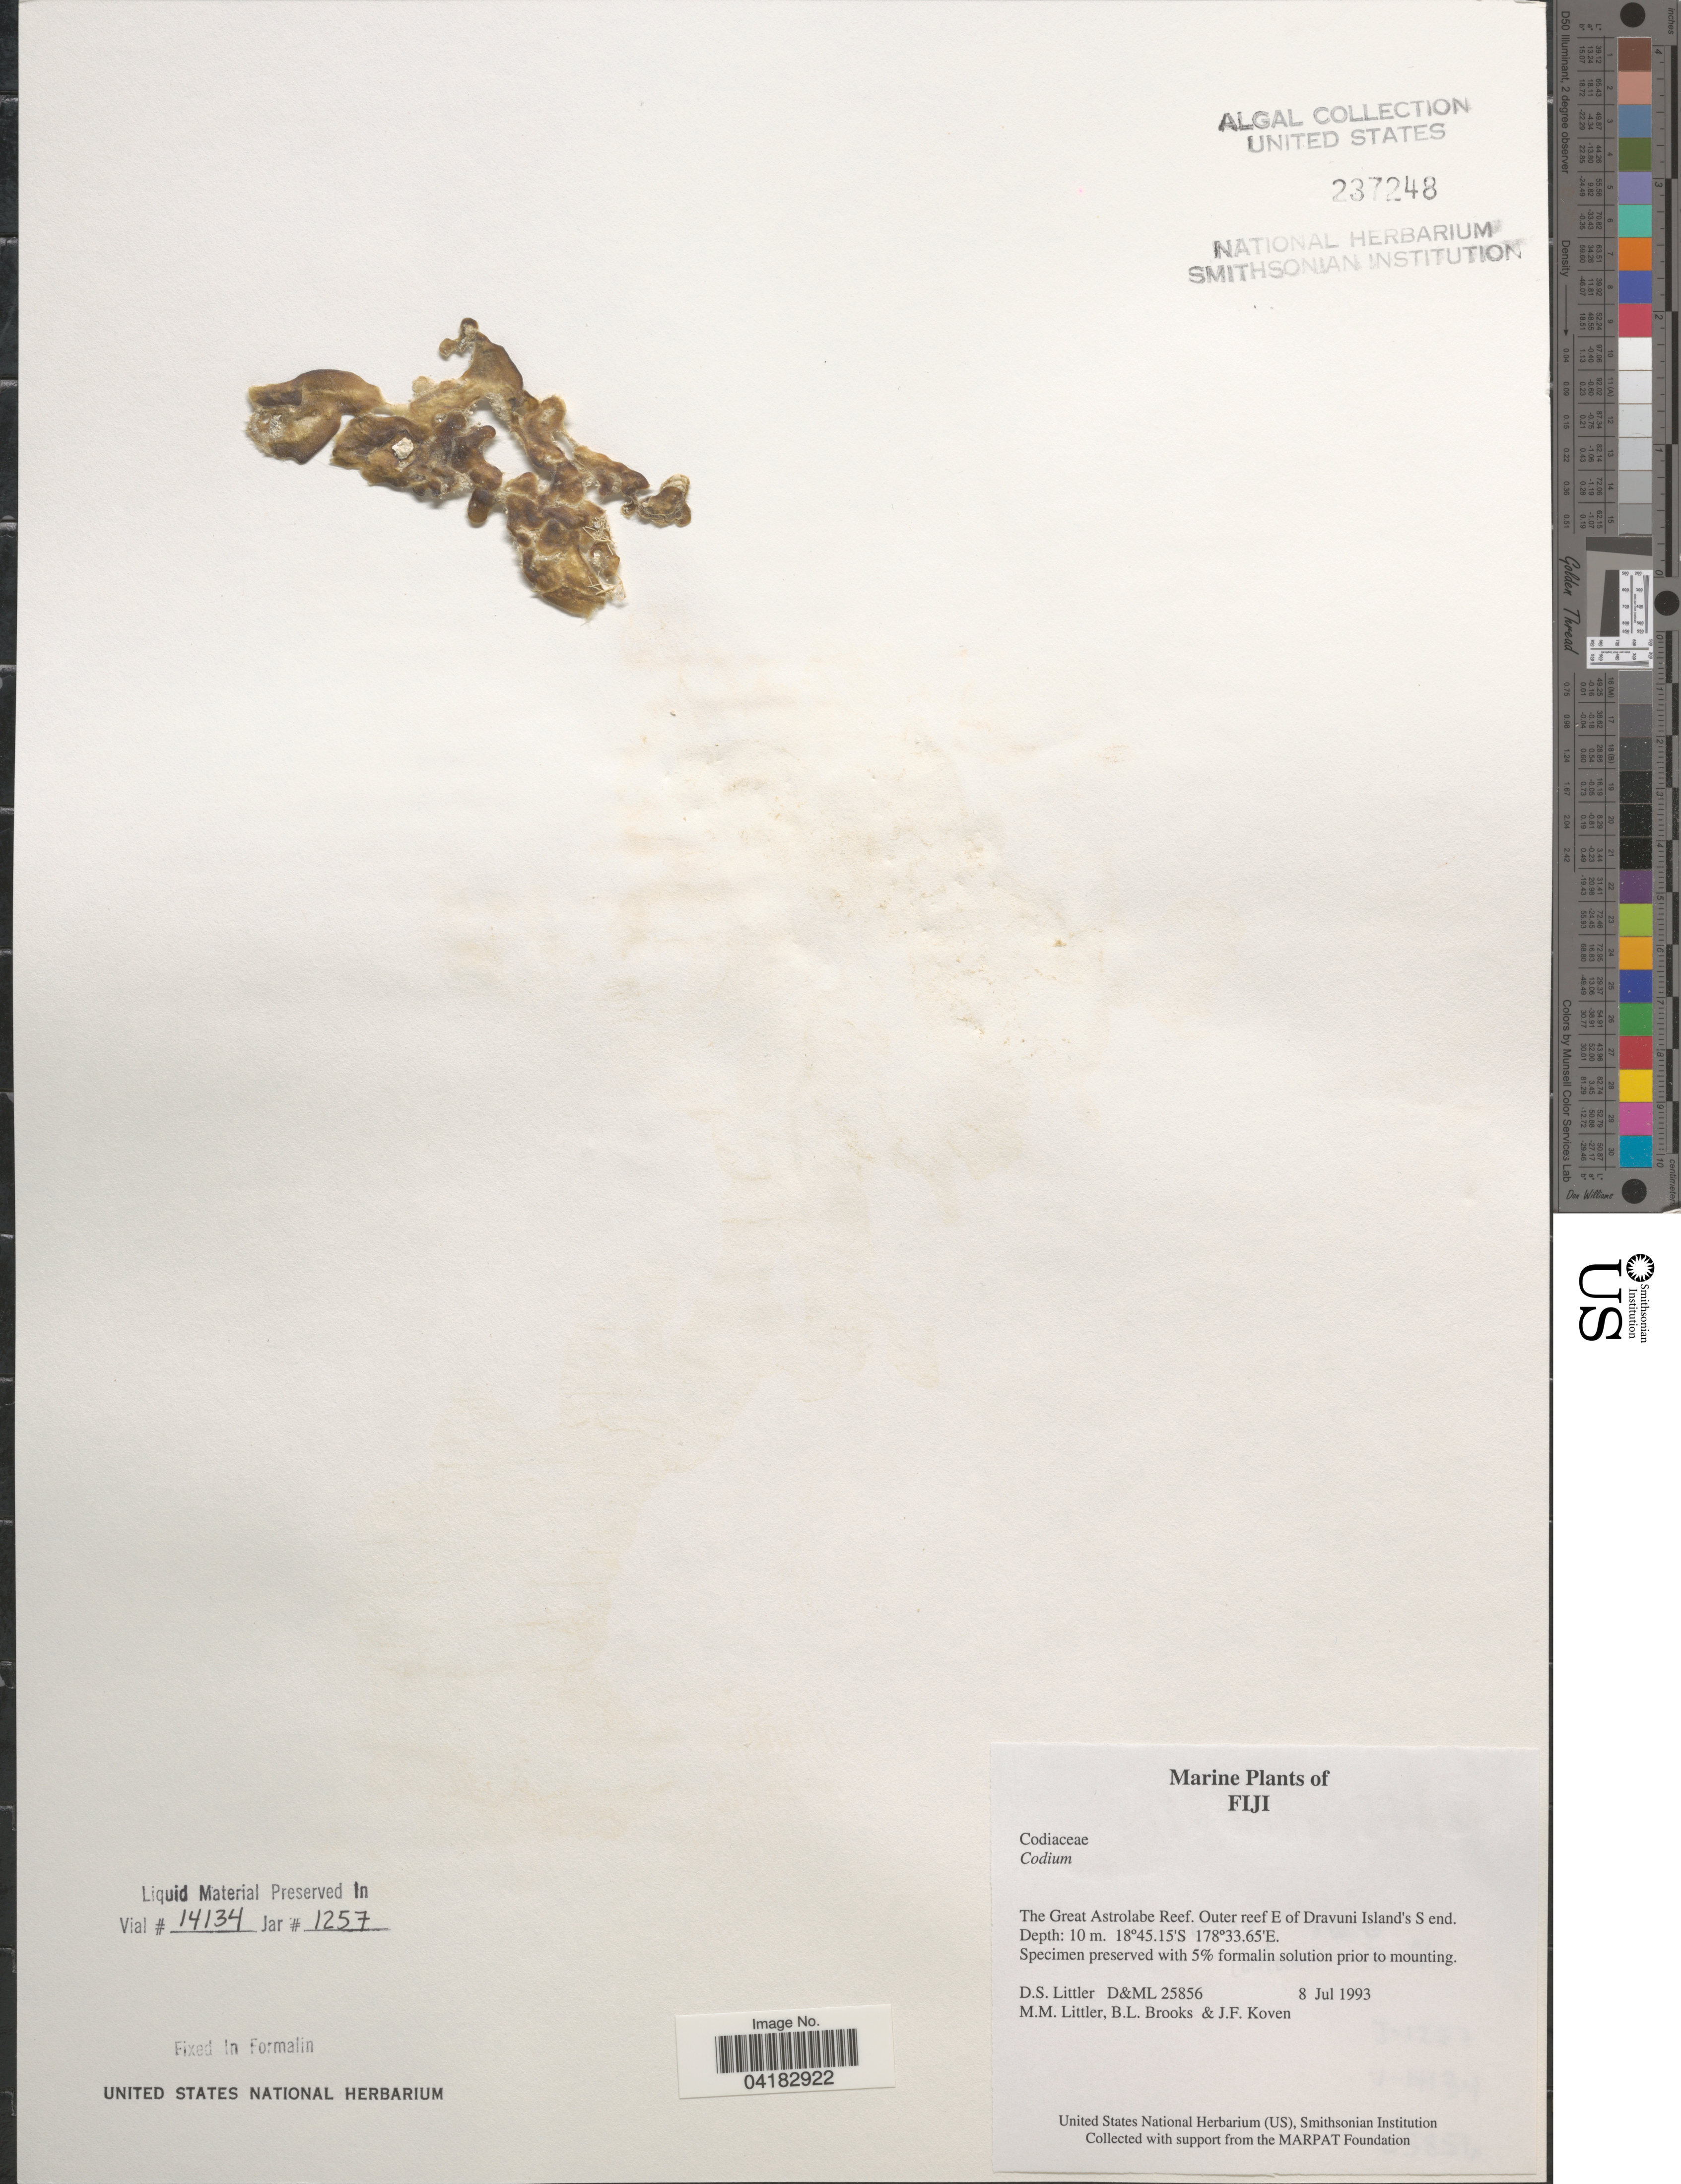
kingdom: Plantae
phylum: Chlorophyta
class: Ulvophyceae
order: Bryopsidales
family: Codiaceae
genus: Codium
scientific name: Codium sp.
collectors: D. S. Littler, B. Brooks & J. Koven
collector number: D&ML25856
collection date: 1993-07-08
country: Fiji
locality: The Great Astrolabe Reef. Outer reef E of Dravuni Island's S end.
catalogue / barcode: US 237248